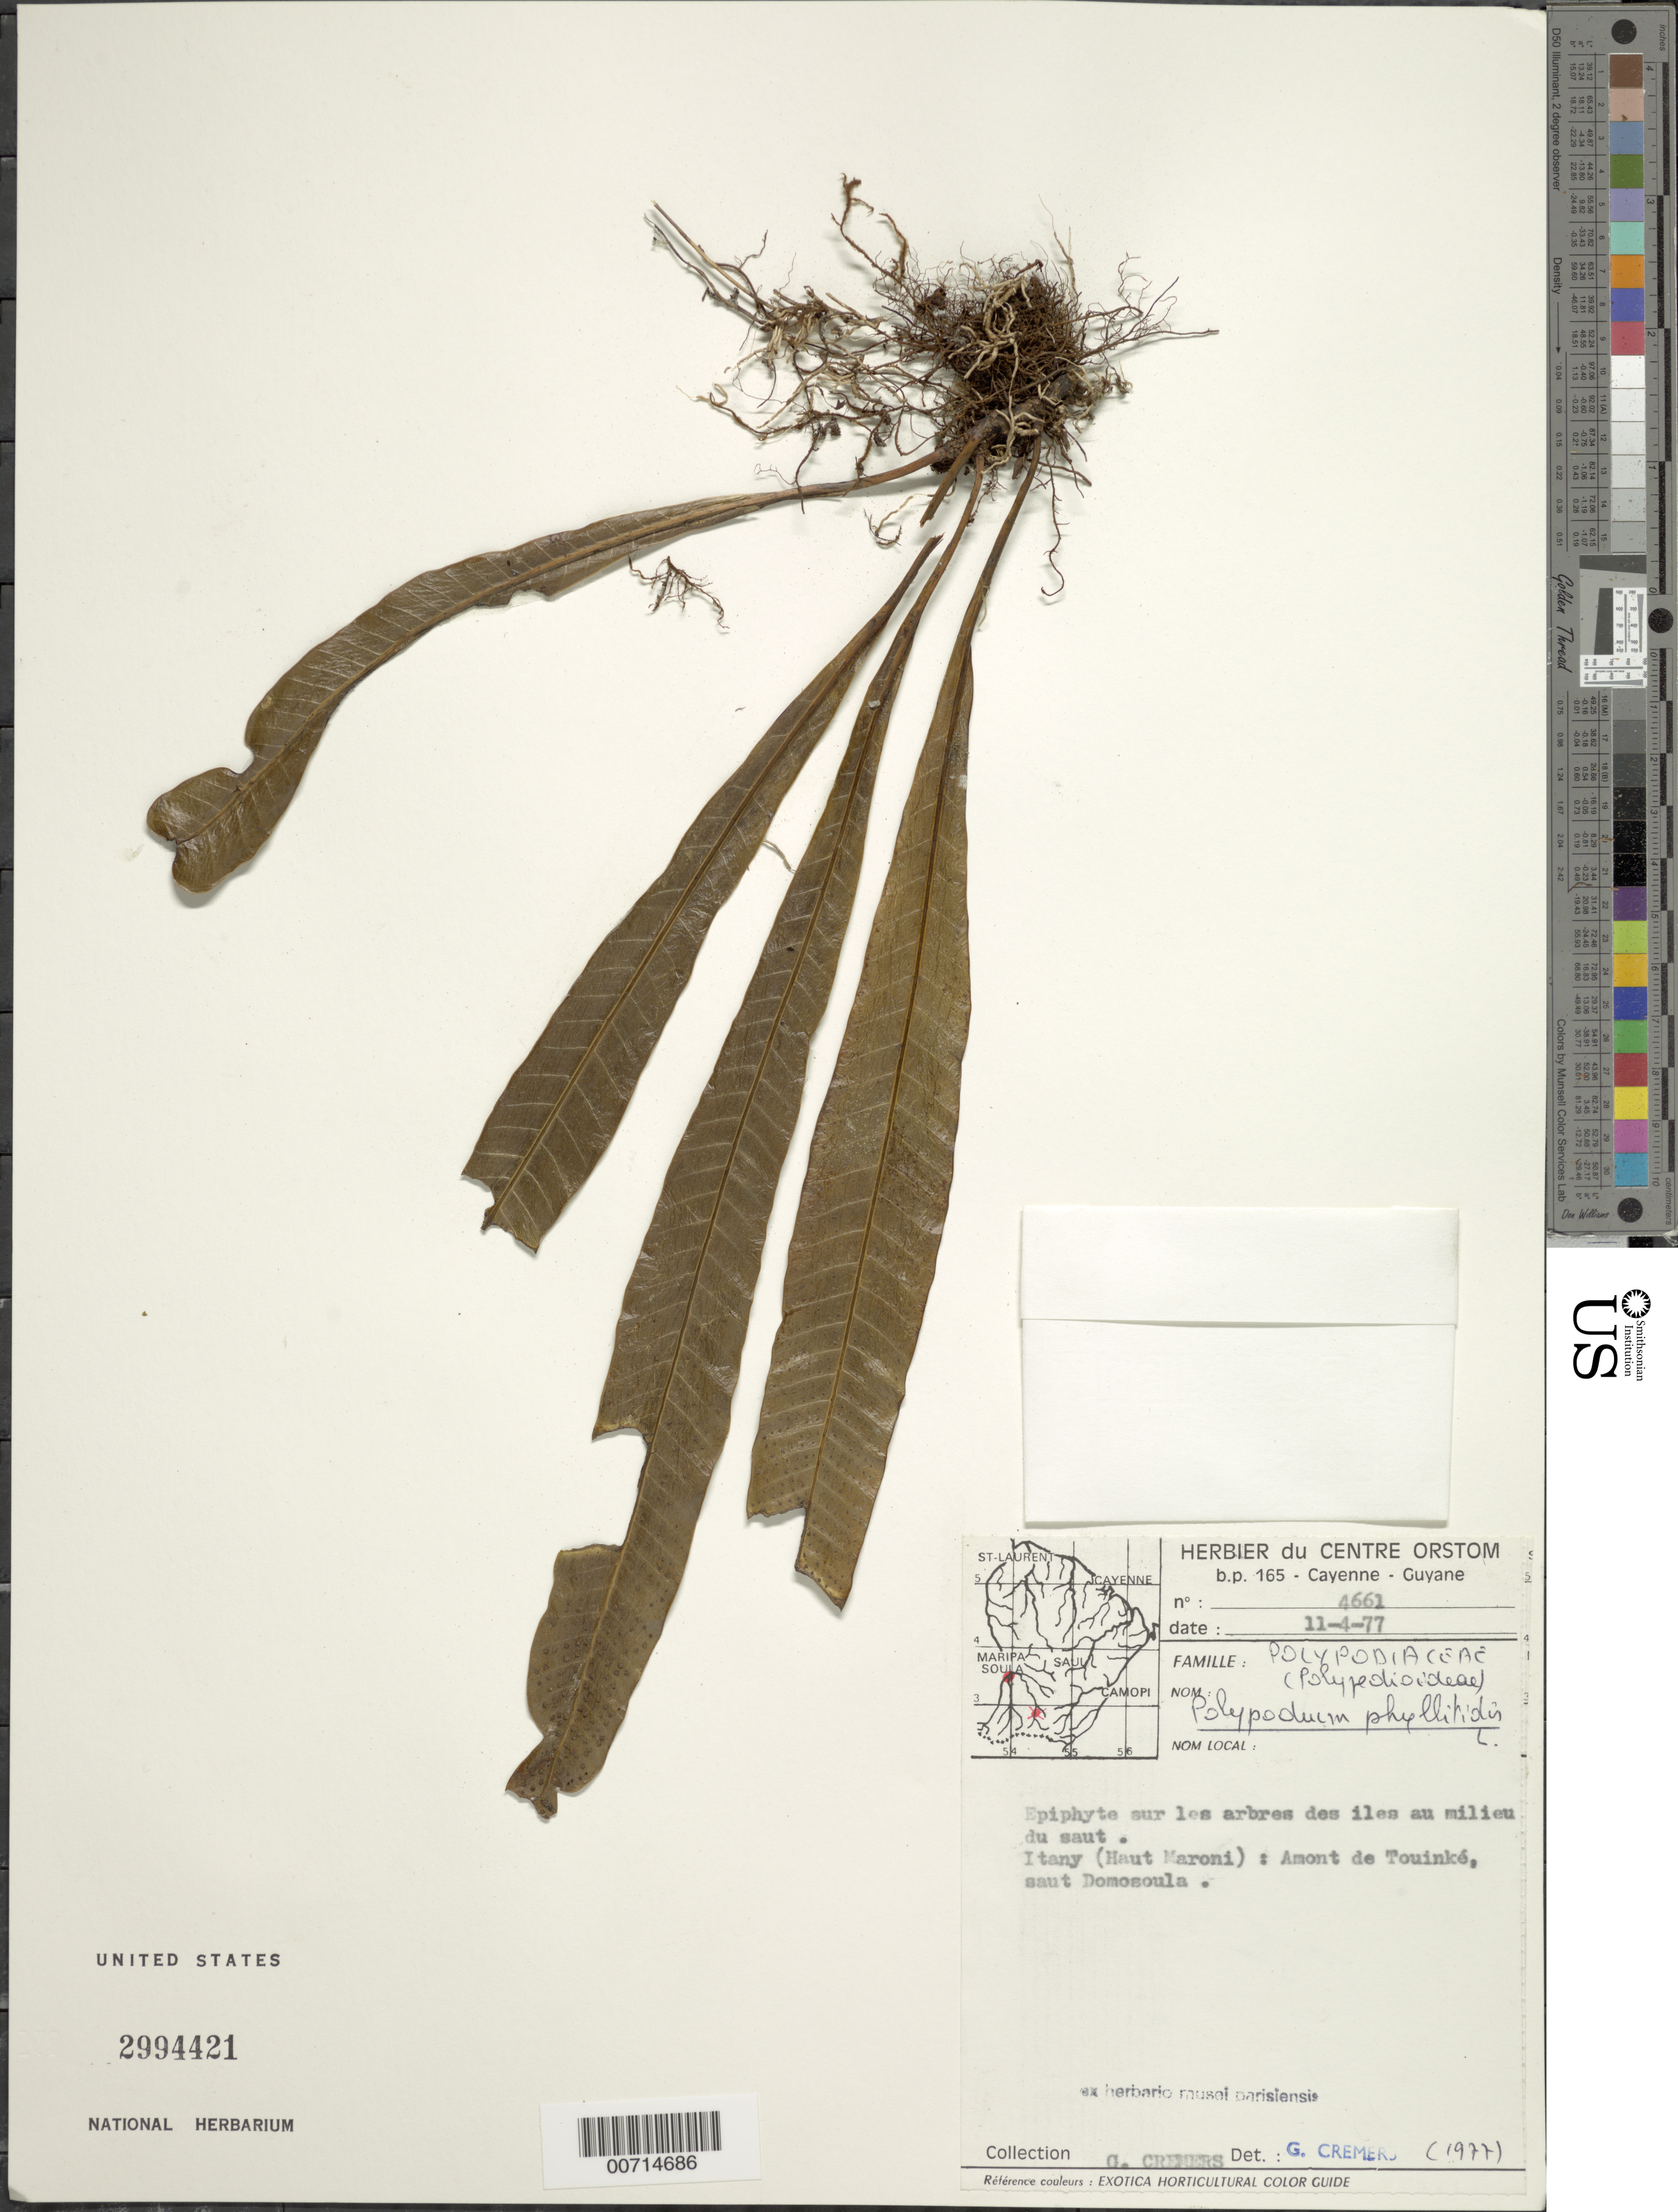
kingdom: Plantae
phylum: Tracheophyta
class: Polypodiopsida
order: Polypodiales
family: Polypodiaceae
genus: Campyloneurum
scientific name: Campyloneurum phyllitidis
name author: (L.) C. Presl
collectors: G. Cremers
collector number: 4661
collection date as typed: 11-Apr-77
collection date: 1977-04-11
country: French Guiana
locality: Litany (Haut Maroni), amont de Touinké, saut Domosoula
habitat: Sur les arbres des iles au milieu du saut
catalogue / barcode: US 2994421